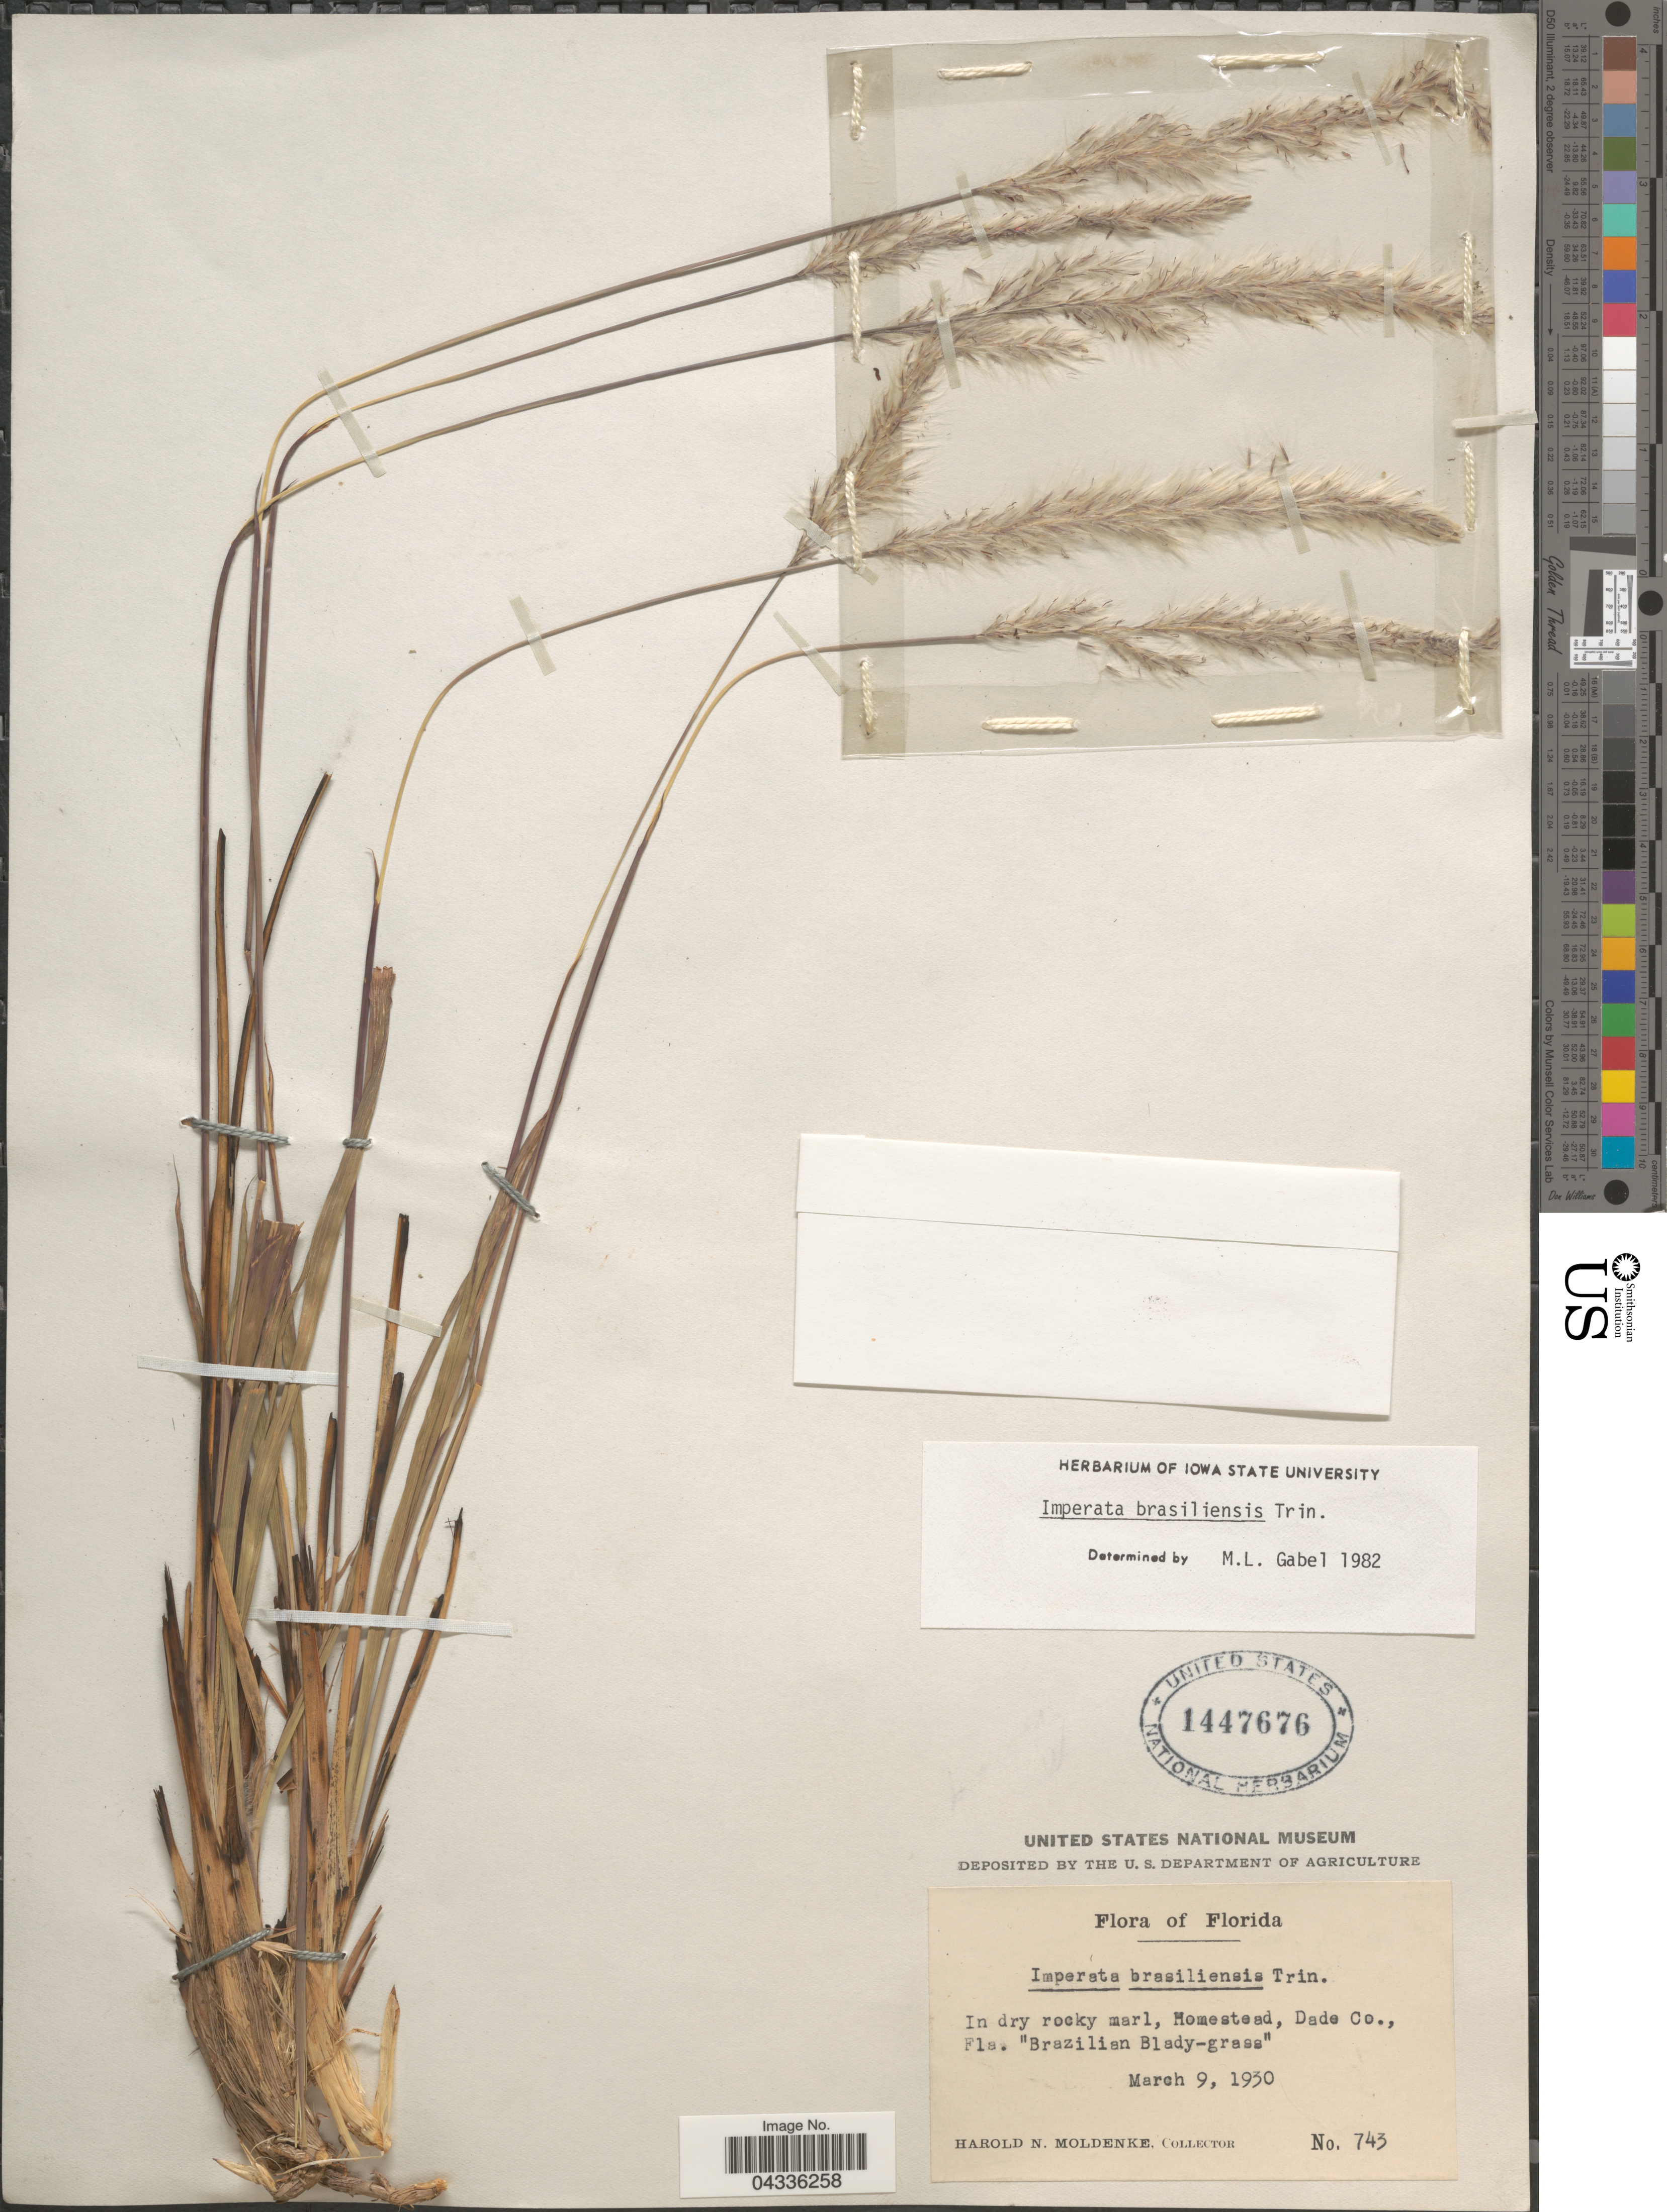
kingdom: Plantae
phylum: Tracheophyta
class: Liliopsida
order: Poales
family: Poaceae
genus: Imperata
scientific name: Imperata brasiliensis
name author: Trin.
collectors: H. N. Moldenke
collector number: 743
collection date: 1930-03-09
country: United States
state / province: Florida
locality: Homestead, Dade Co.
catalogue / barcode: US 1447676